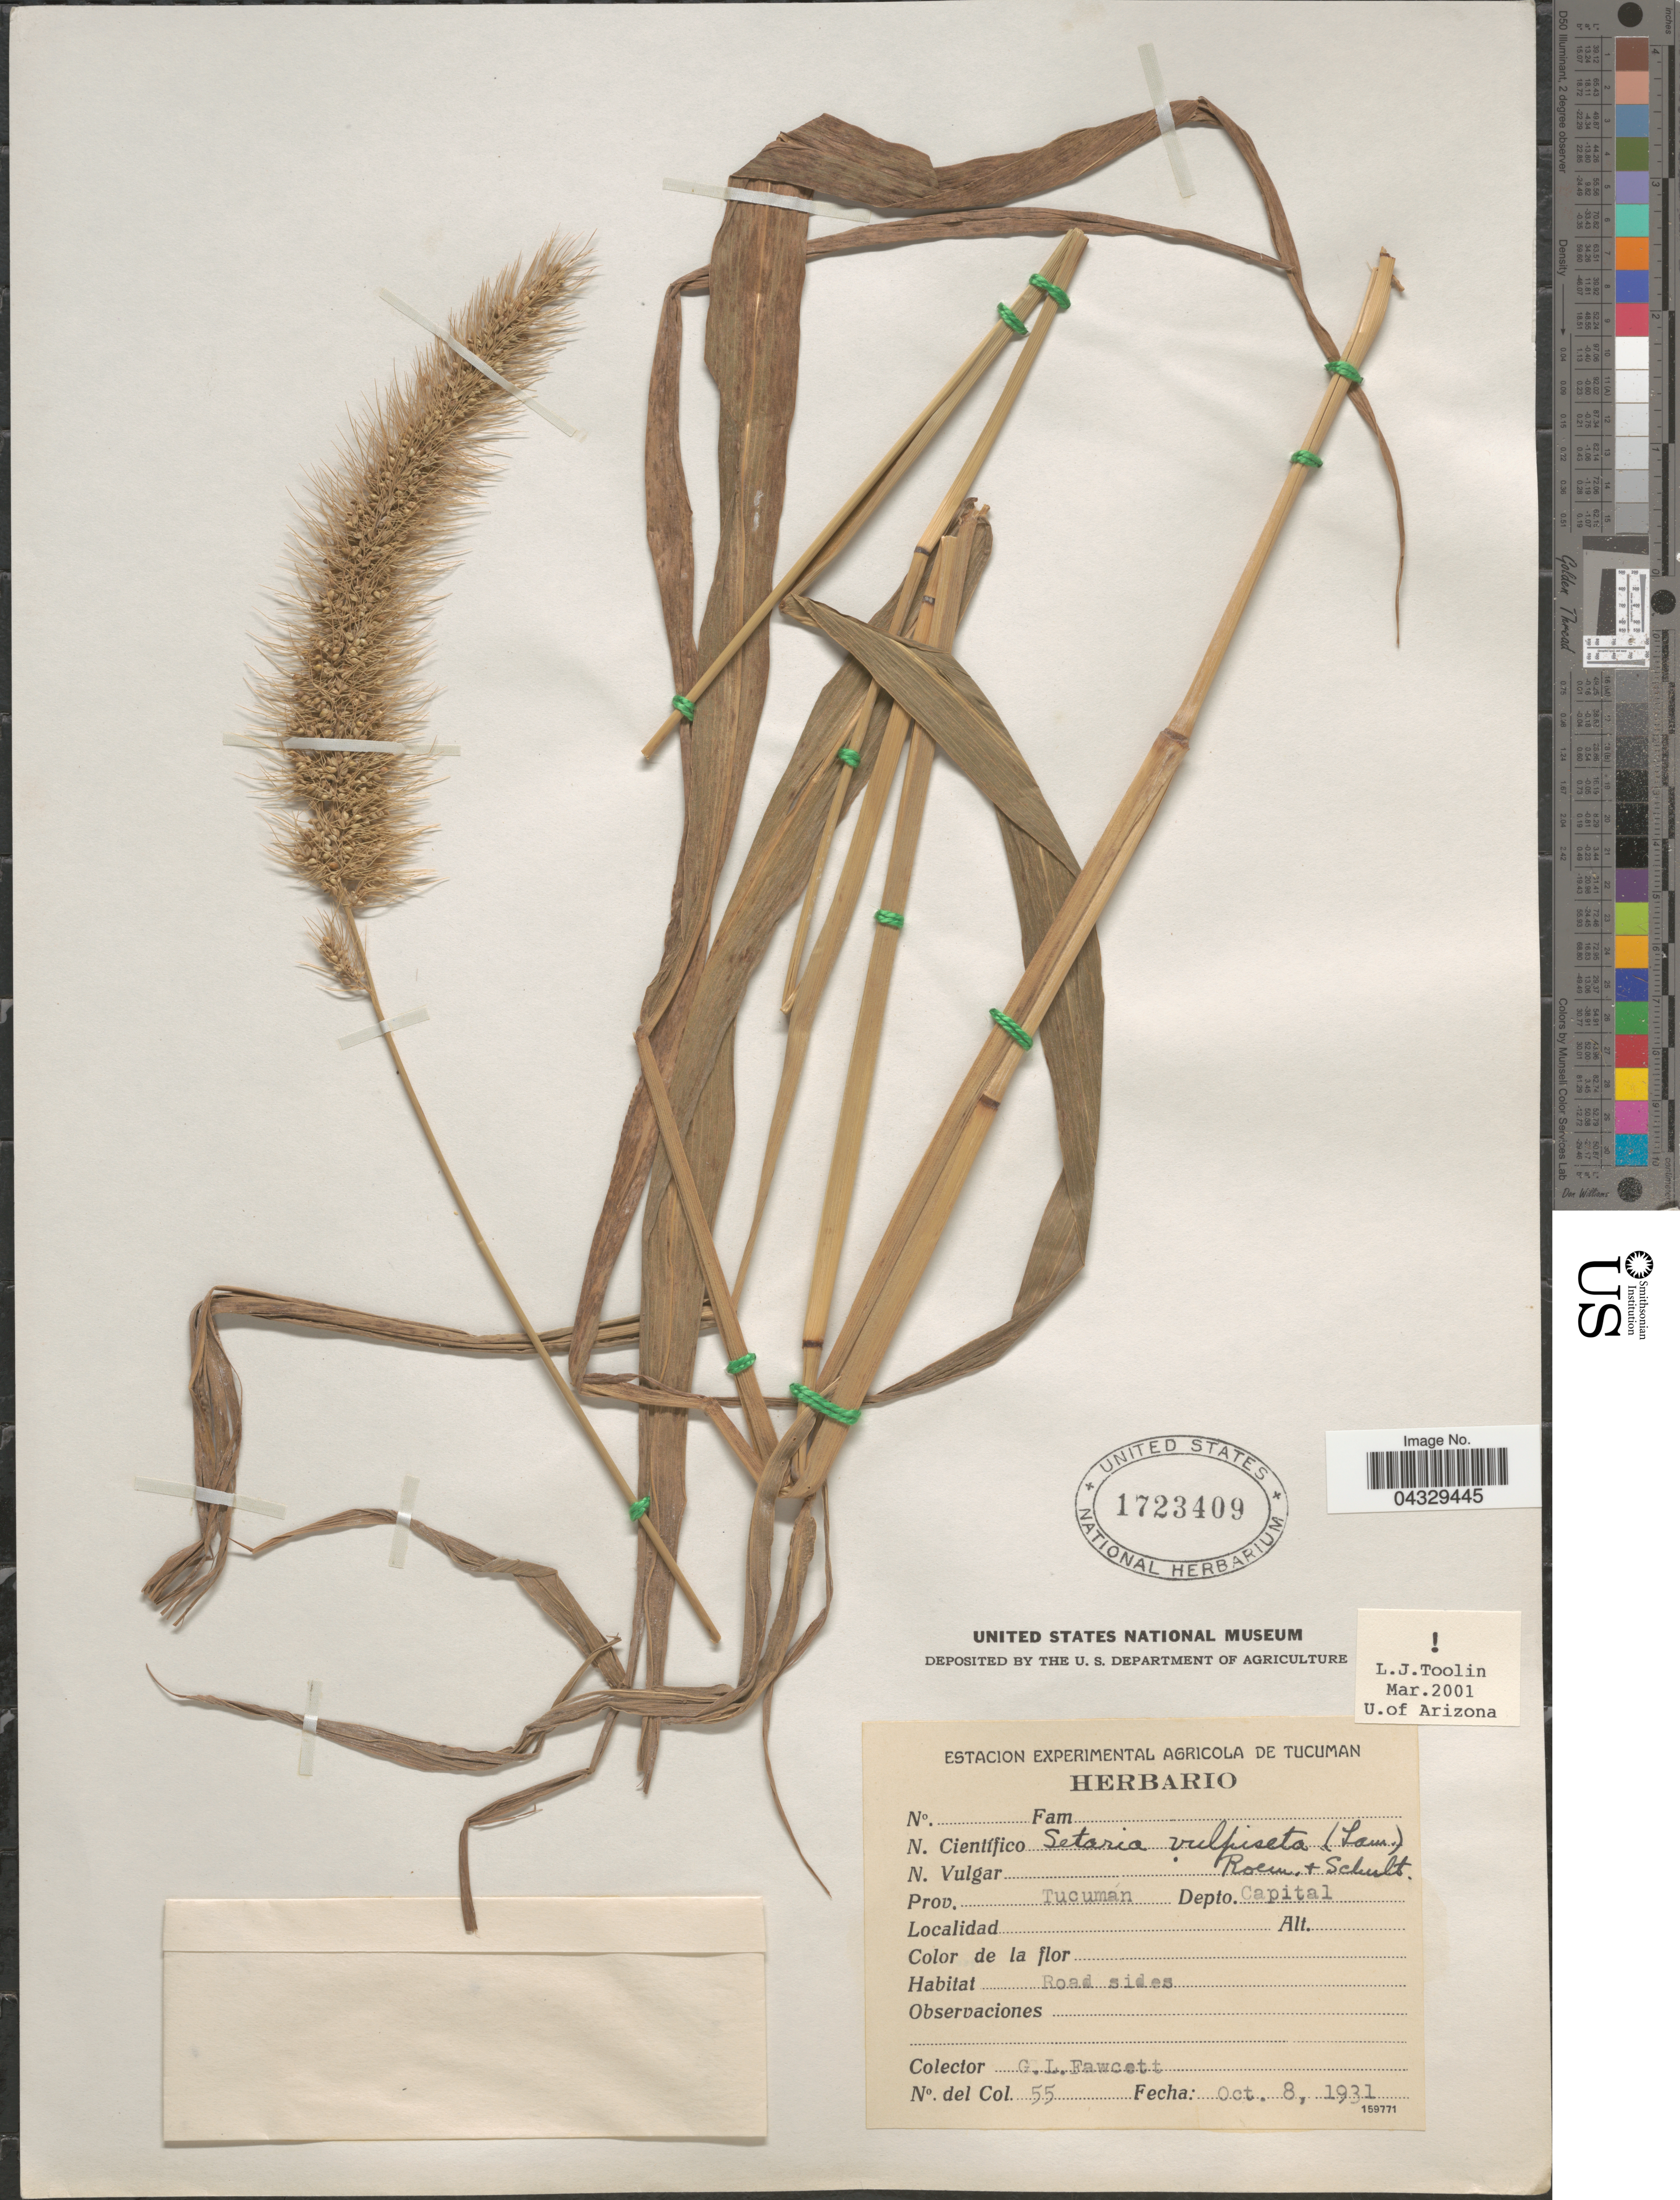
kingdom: Plantae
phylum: Tracheophyta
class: Liliopsida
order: Poales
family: Poaceae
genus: Setaria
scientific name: Setaria vulpiseta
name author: (Lam.) Roem. & Schult.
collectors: G. Fawcett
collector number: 55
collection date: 1931-10-08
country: Argentina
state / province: Tucuman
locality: Depto. Capital.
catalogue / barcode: US 1723409